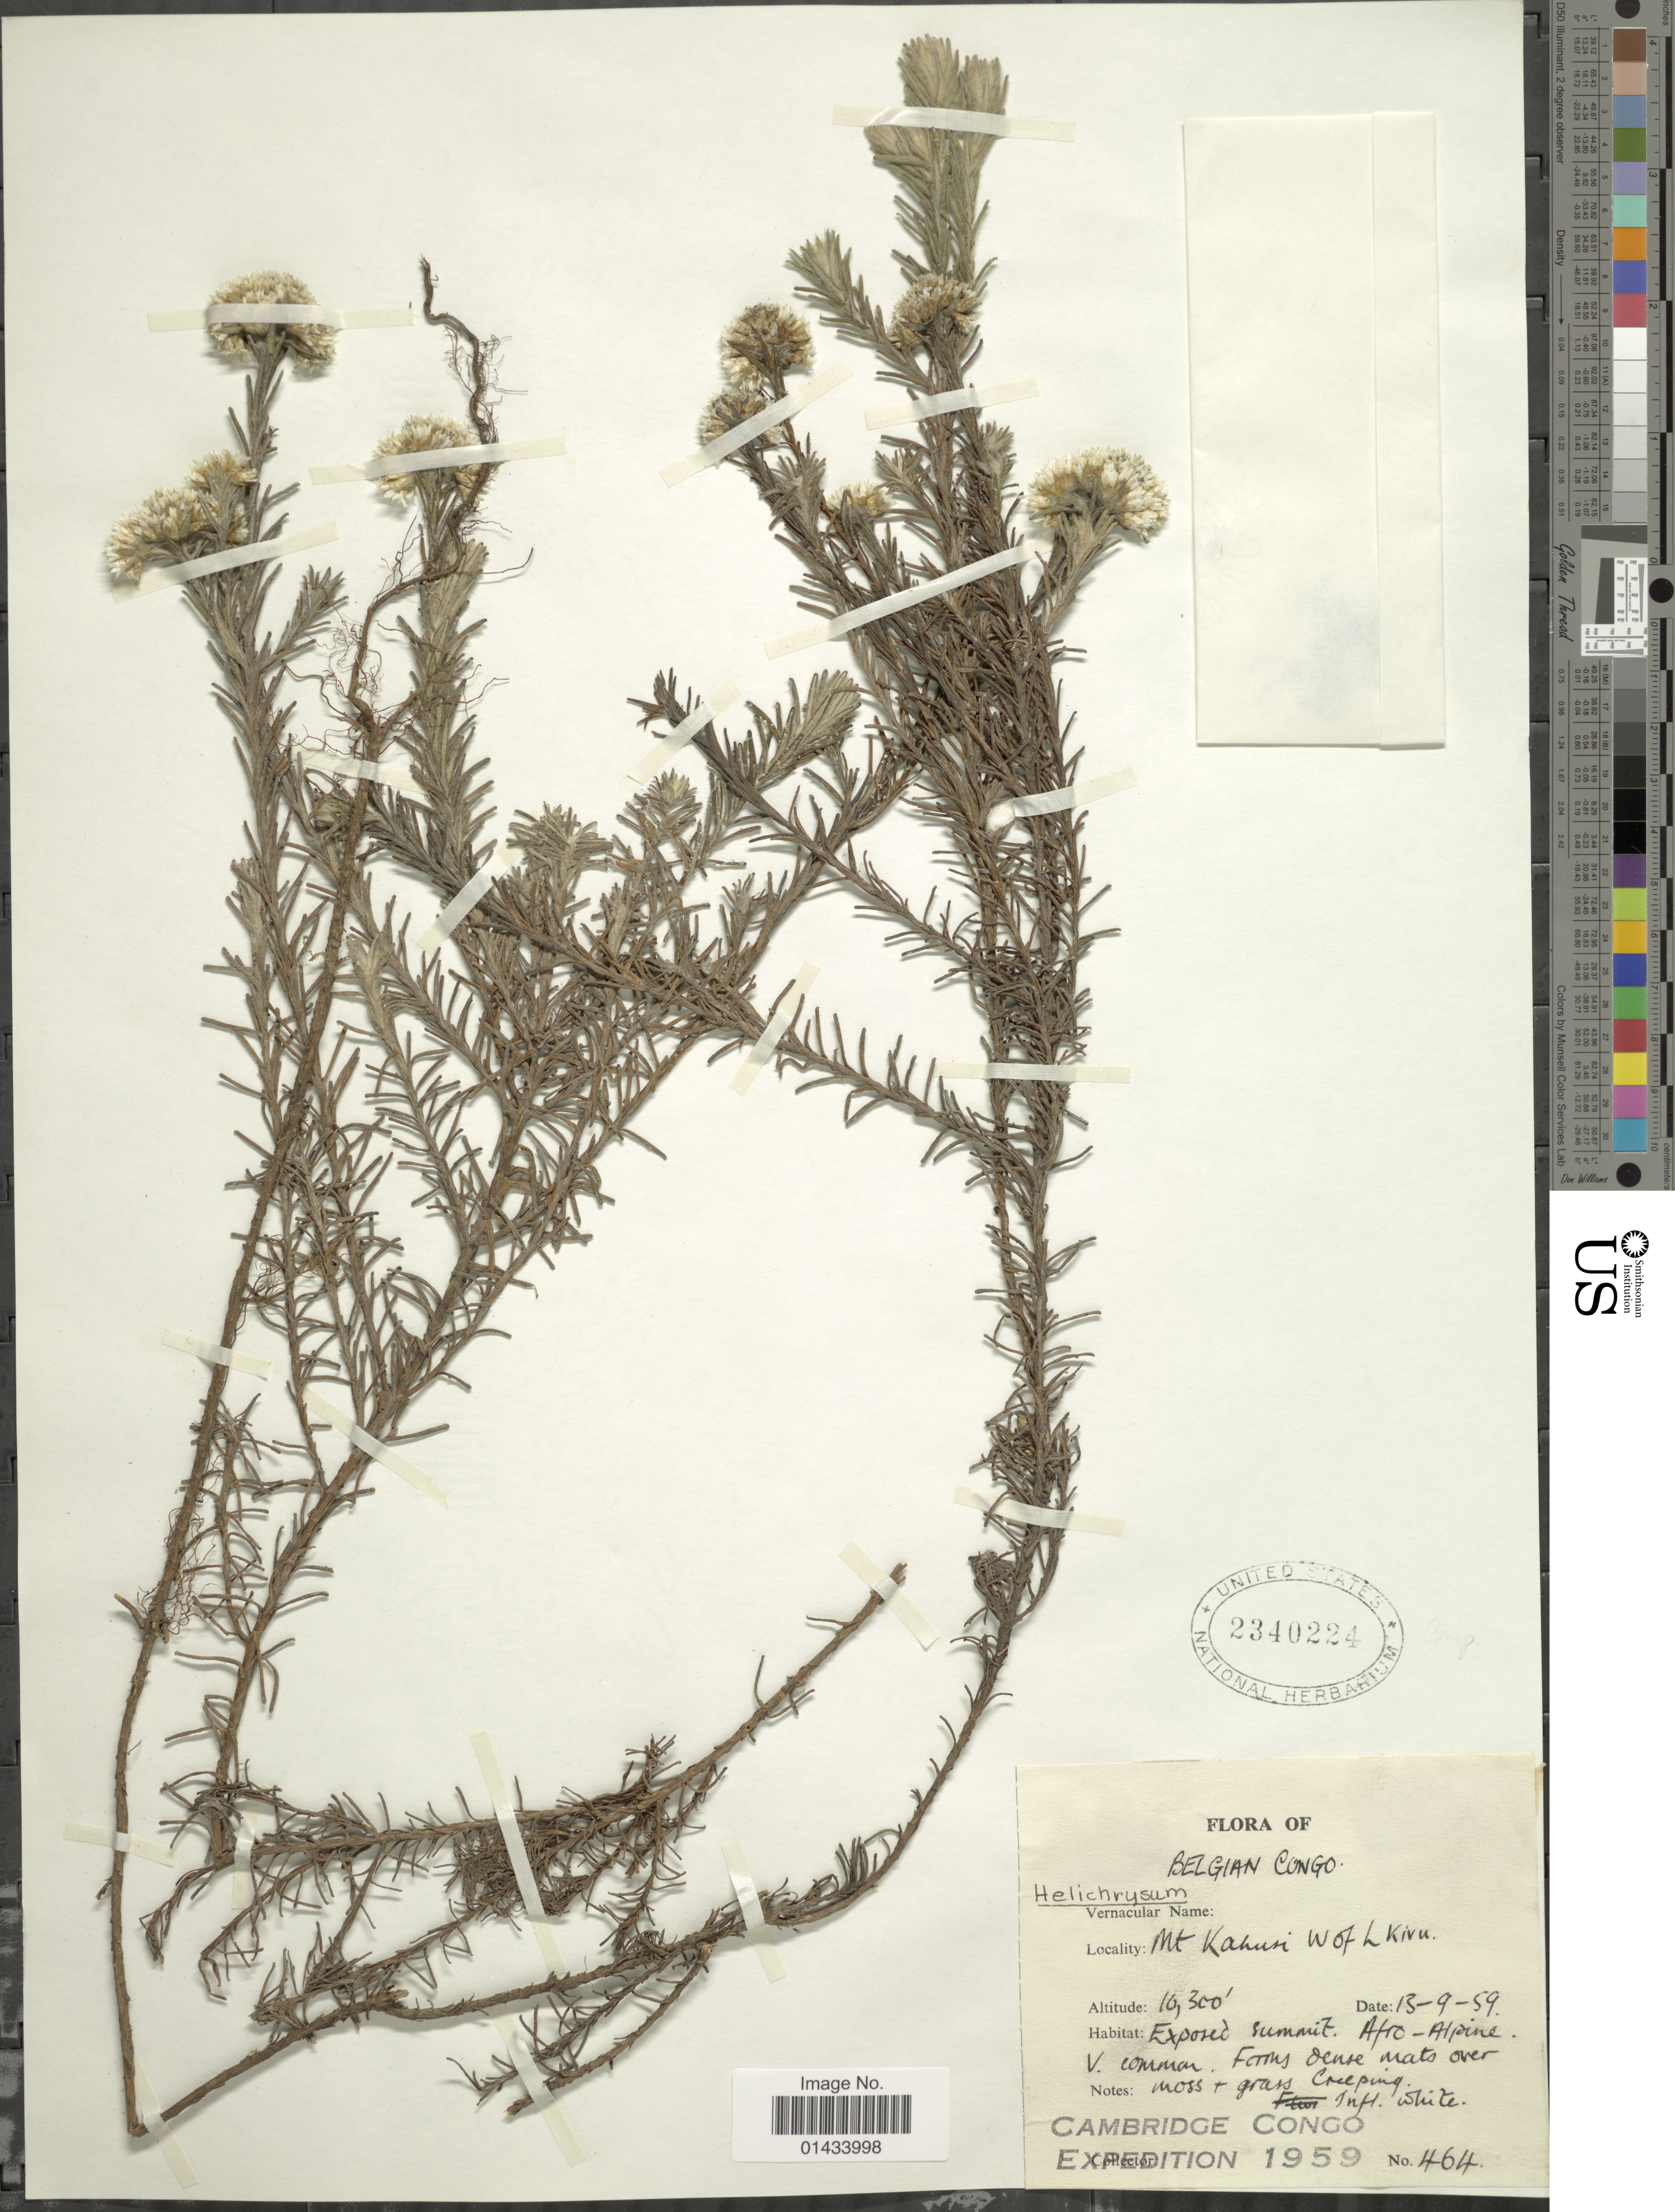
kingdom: Plantae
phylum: Tracheophyta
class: Magnoliopsida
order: Asterales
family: Asteraceae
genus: Helichrysum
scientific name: Helichrysum sp.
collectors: Cambridge Congo Expedition 1959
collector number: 464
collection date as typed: Transcribed d/m/y: 13/9/59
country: Congo, Democratic Republic of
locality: Belgian Congo, Mt. Kahusi W of L Kivu, afro-alpine.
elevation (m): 3139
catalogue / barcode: US 2340224